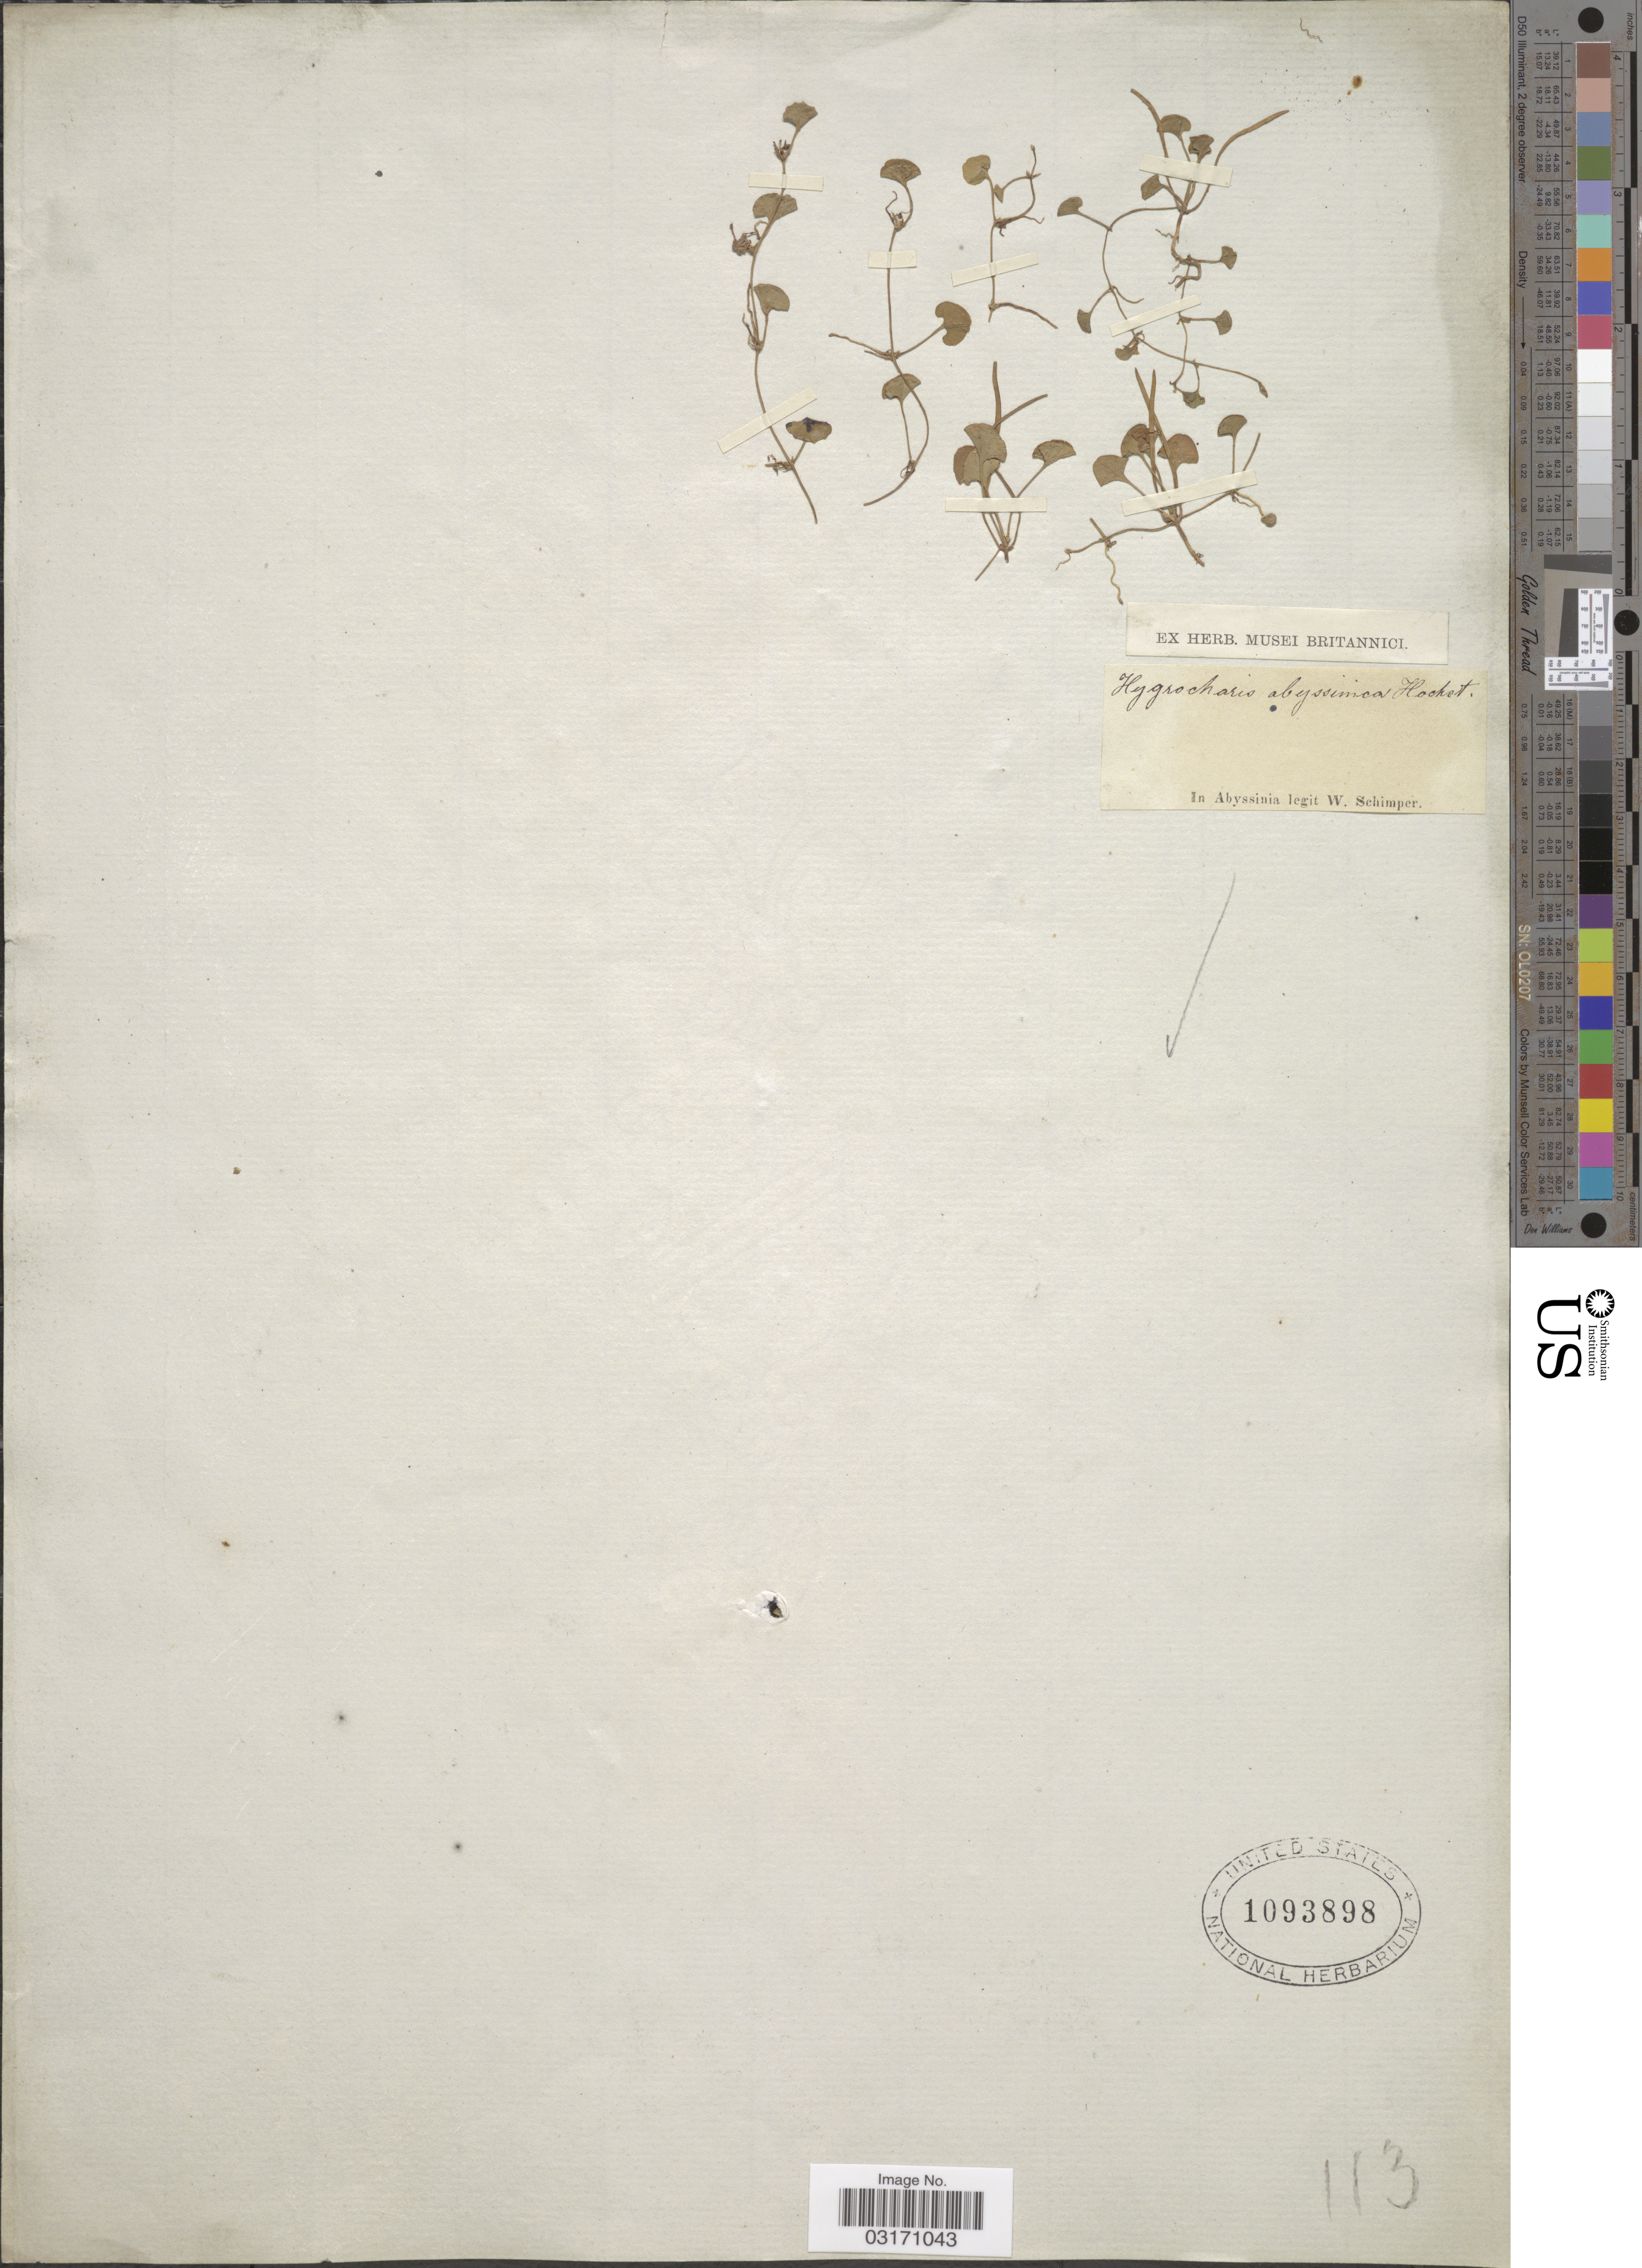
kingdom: Plantae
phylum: Tracheophyta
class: Magnoliopsida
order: Solanales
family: Convolvulaceae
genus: Nephrophyllum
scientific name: Nephrophyllum abyssinicum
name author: A. Rich.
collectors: W. Schimper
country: Eritrea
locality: In Abyssinia.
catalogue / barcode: US 1093898